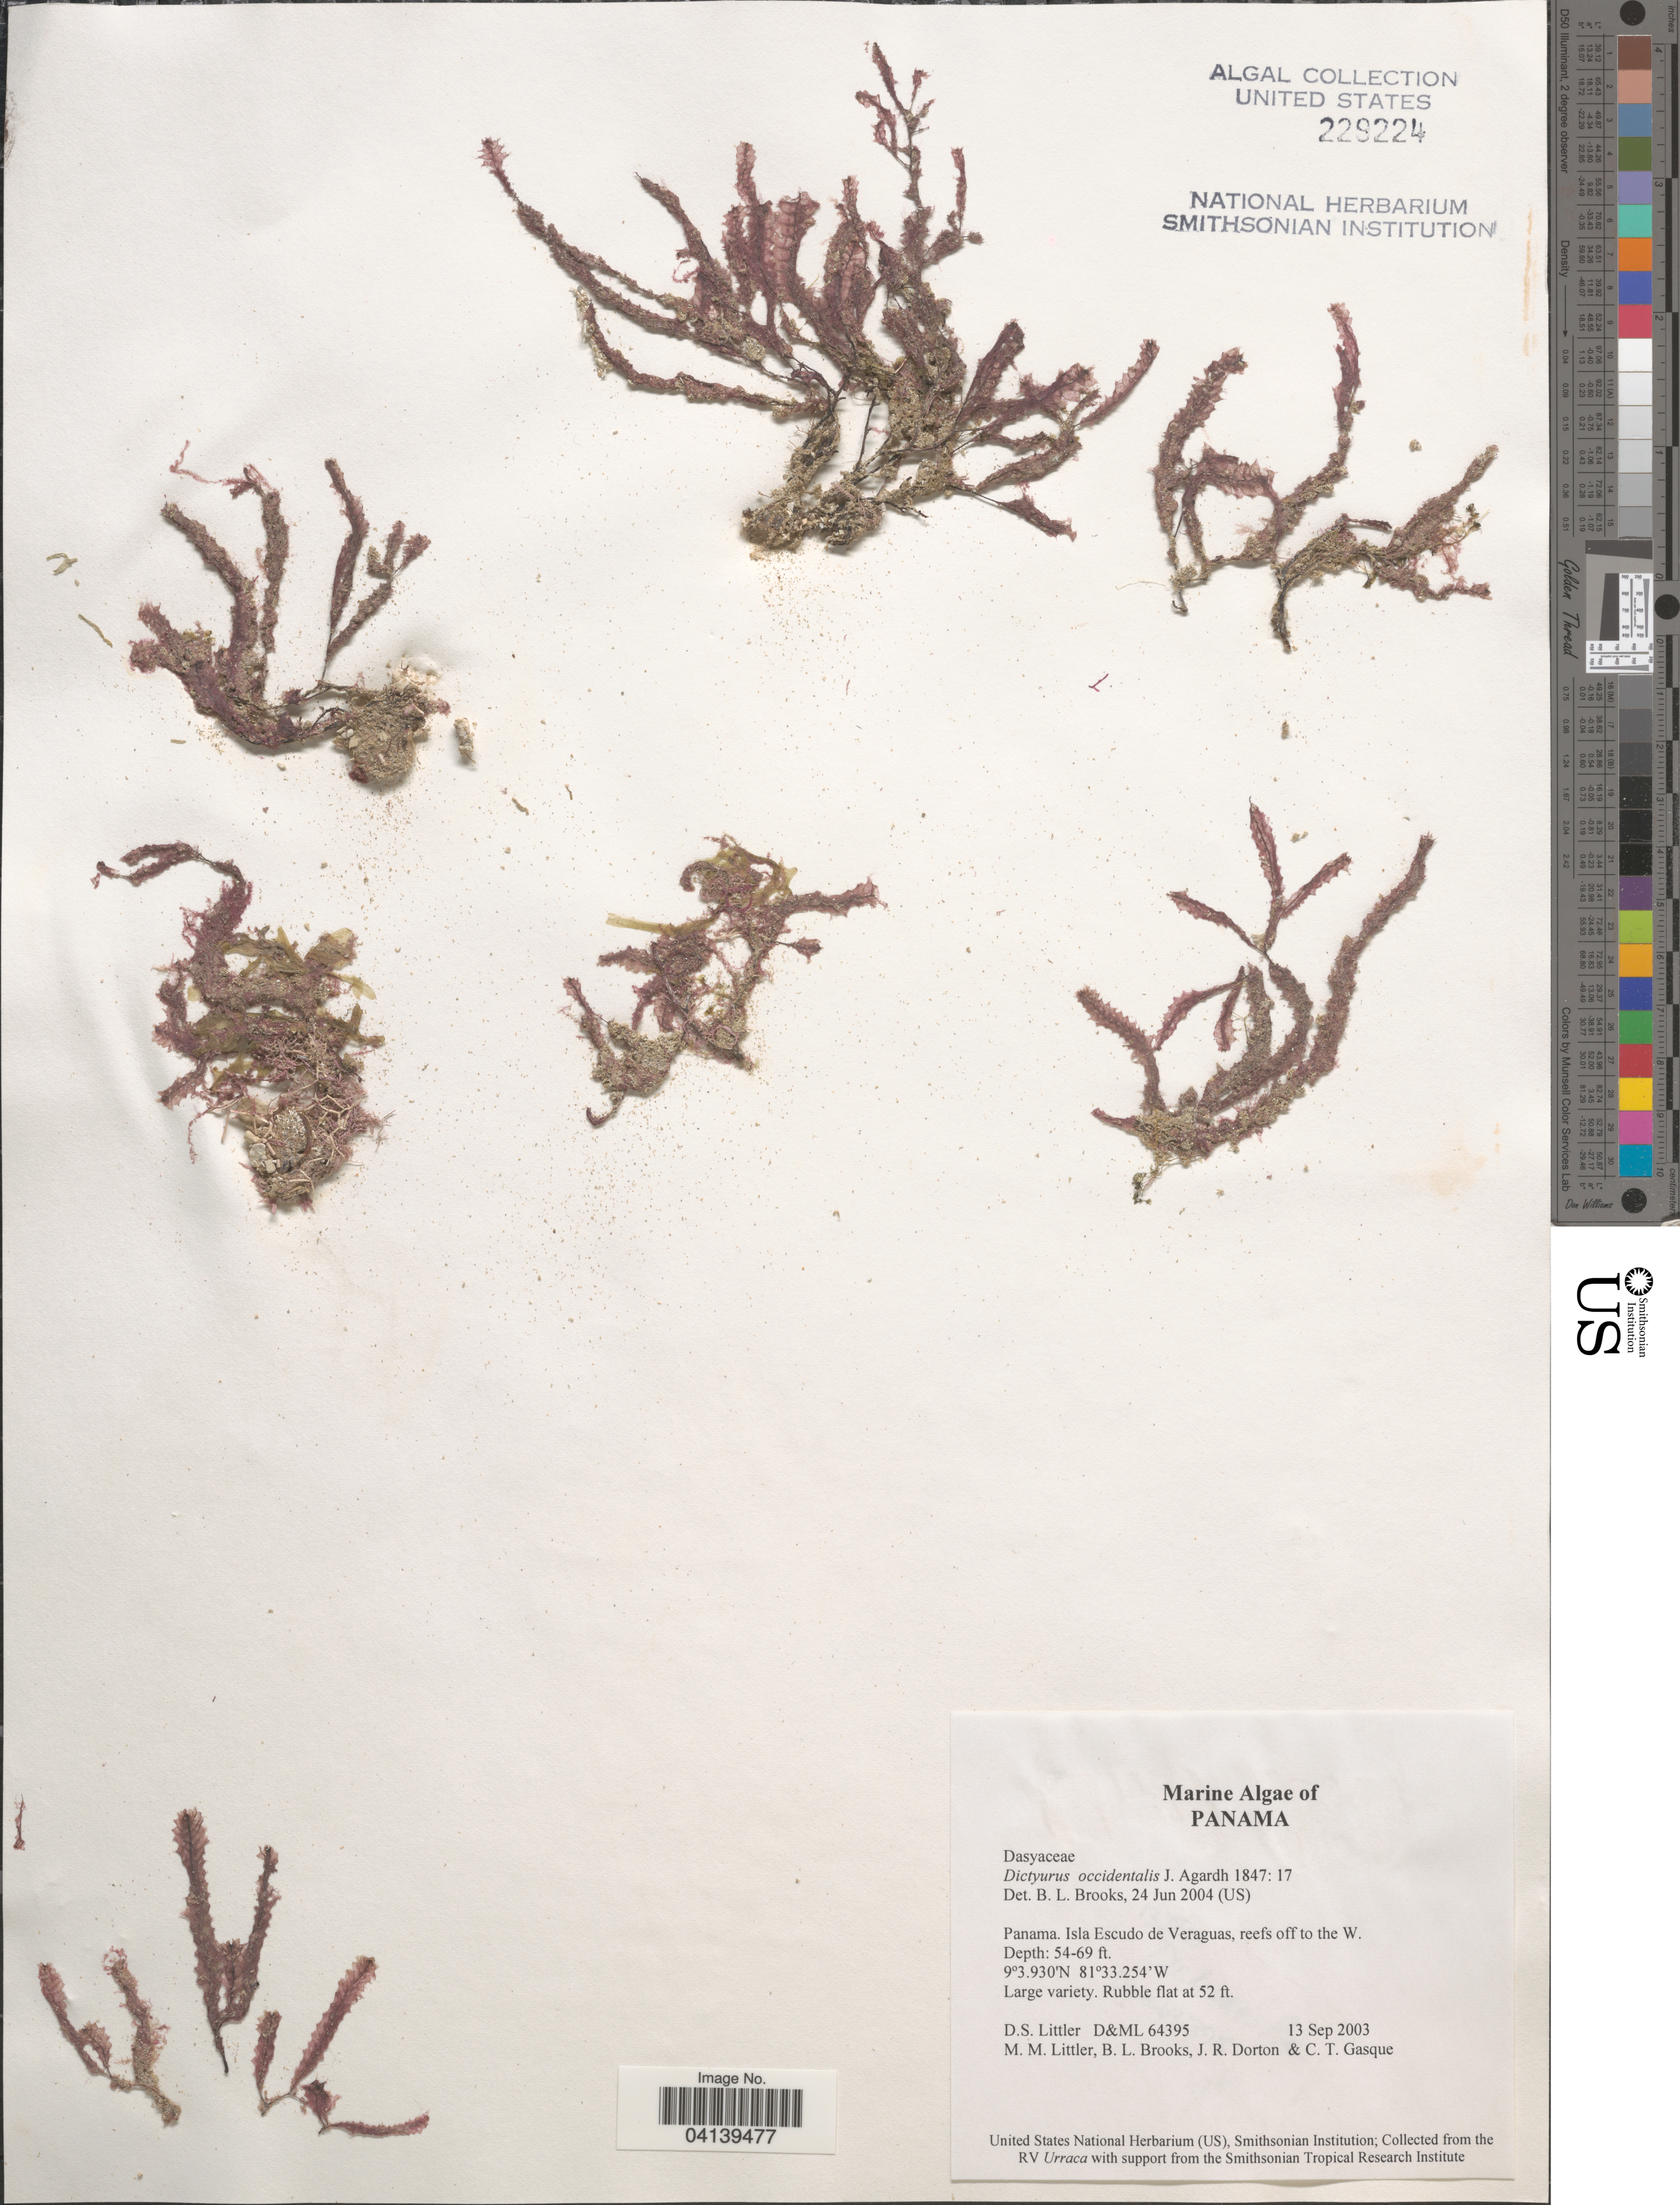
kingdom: Plantae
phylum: Rhodophyta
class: Florideophyceae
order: Ceramiales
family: Dasyaceae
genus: Dictyurus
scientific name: Dictyurus occidentalis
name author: J. Agardh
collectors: D. S. Littler, B. Brooks, J. Dorton & C. Gasque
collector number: D&ML64395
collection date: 2003-09-13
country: Panama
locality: Isla Escudo de Veraguas, reefs off to the W.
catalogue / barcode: US 229224